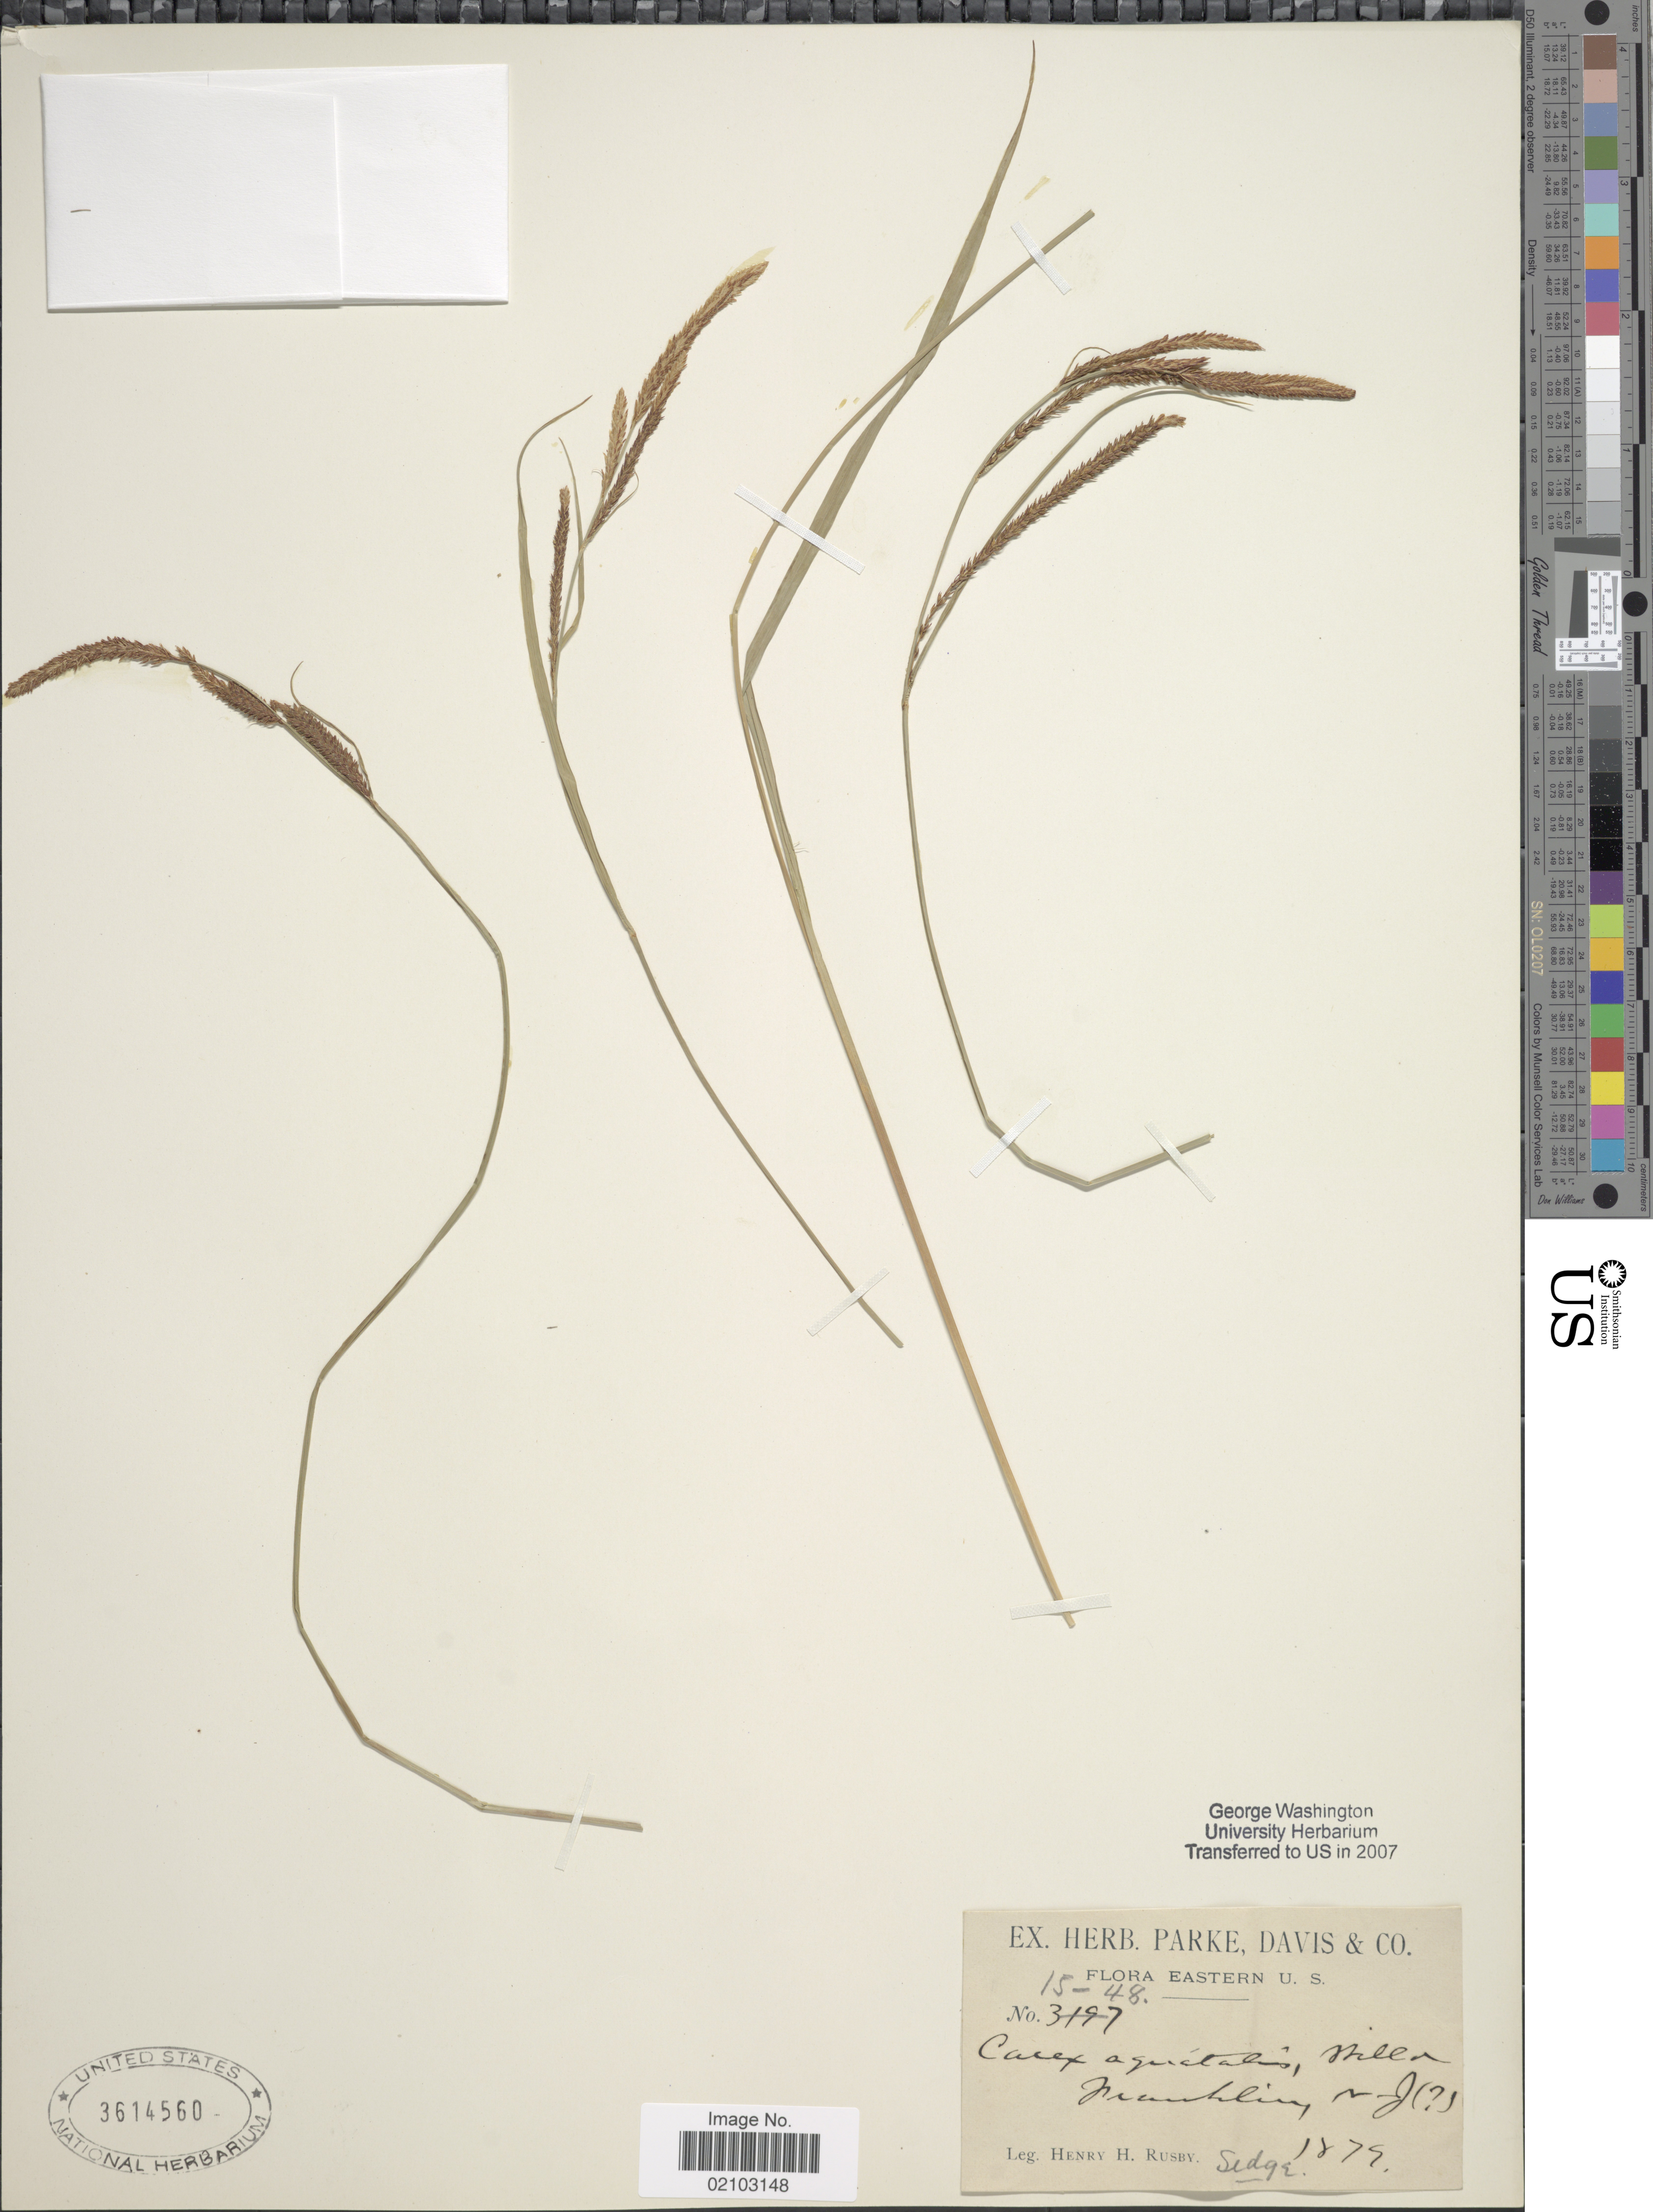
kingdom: Plantae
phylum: Tracheophyta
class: Liliopsida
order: Poales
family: Cyperaceae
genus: Carex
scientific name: Carex aquatilis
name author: Wahlenb.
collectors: H. H. Rusby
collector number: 15-48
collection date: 1879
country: United States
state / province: New Jersey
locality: Franklin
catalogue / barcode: US 3614560